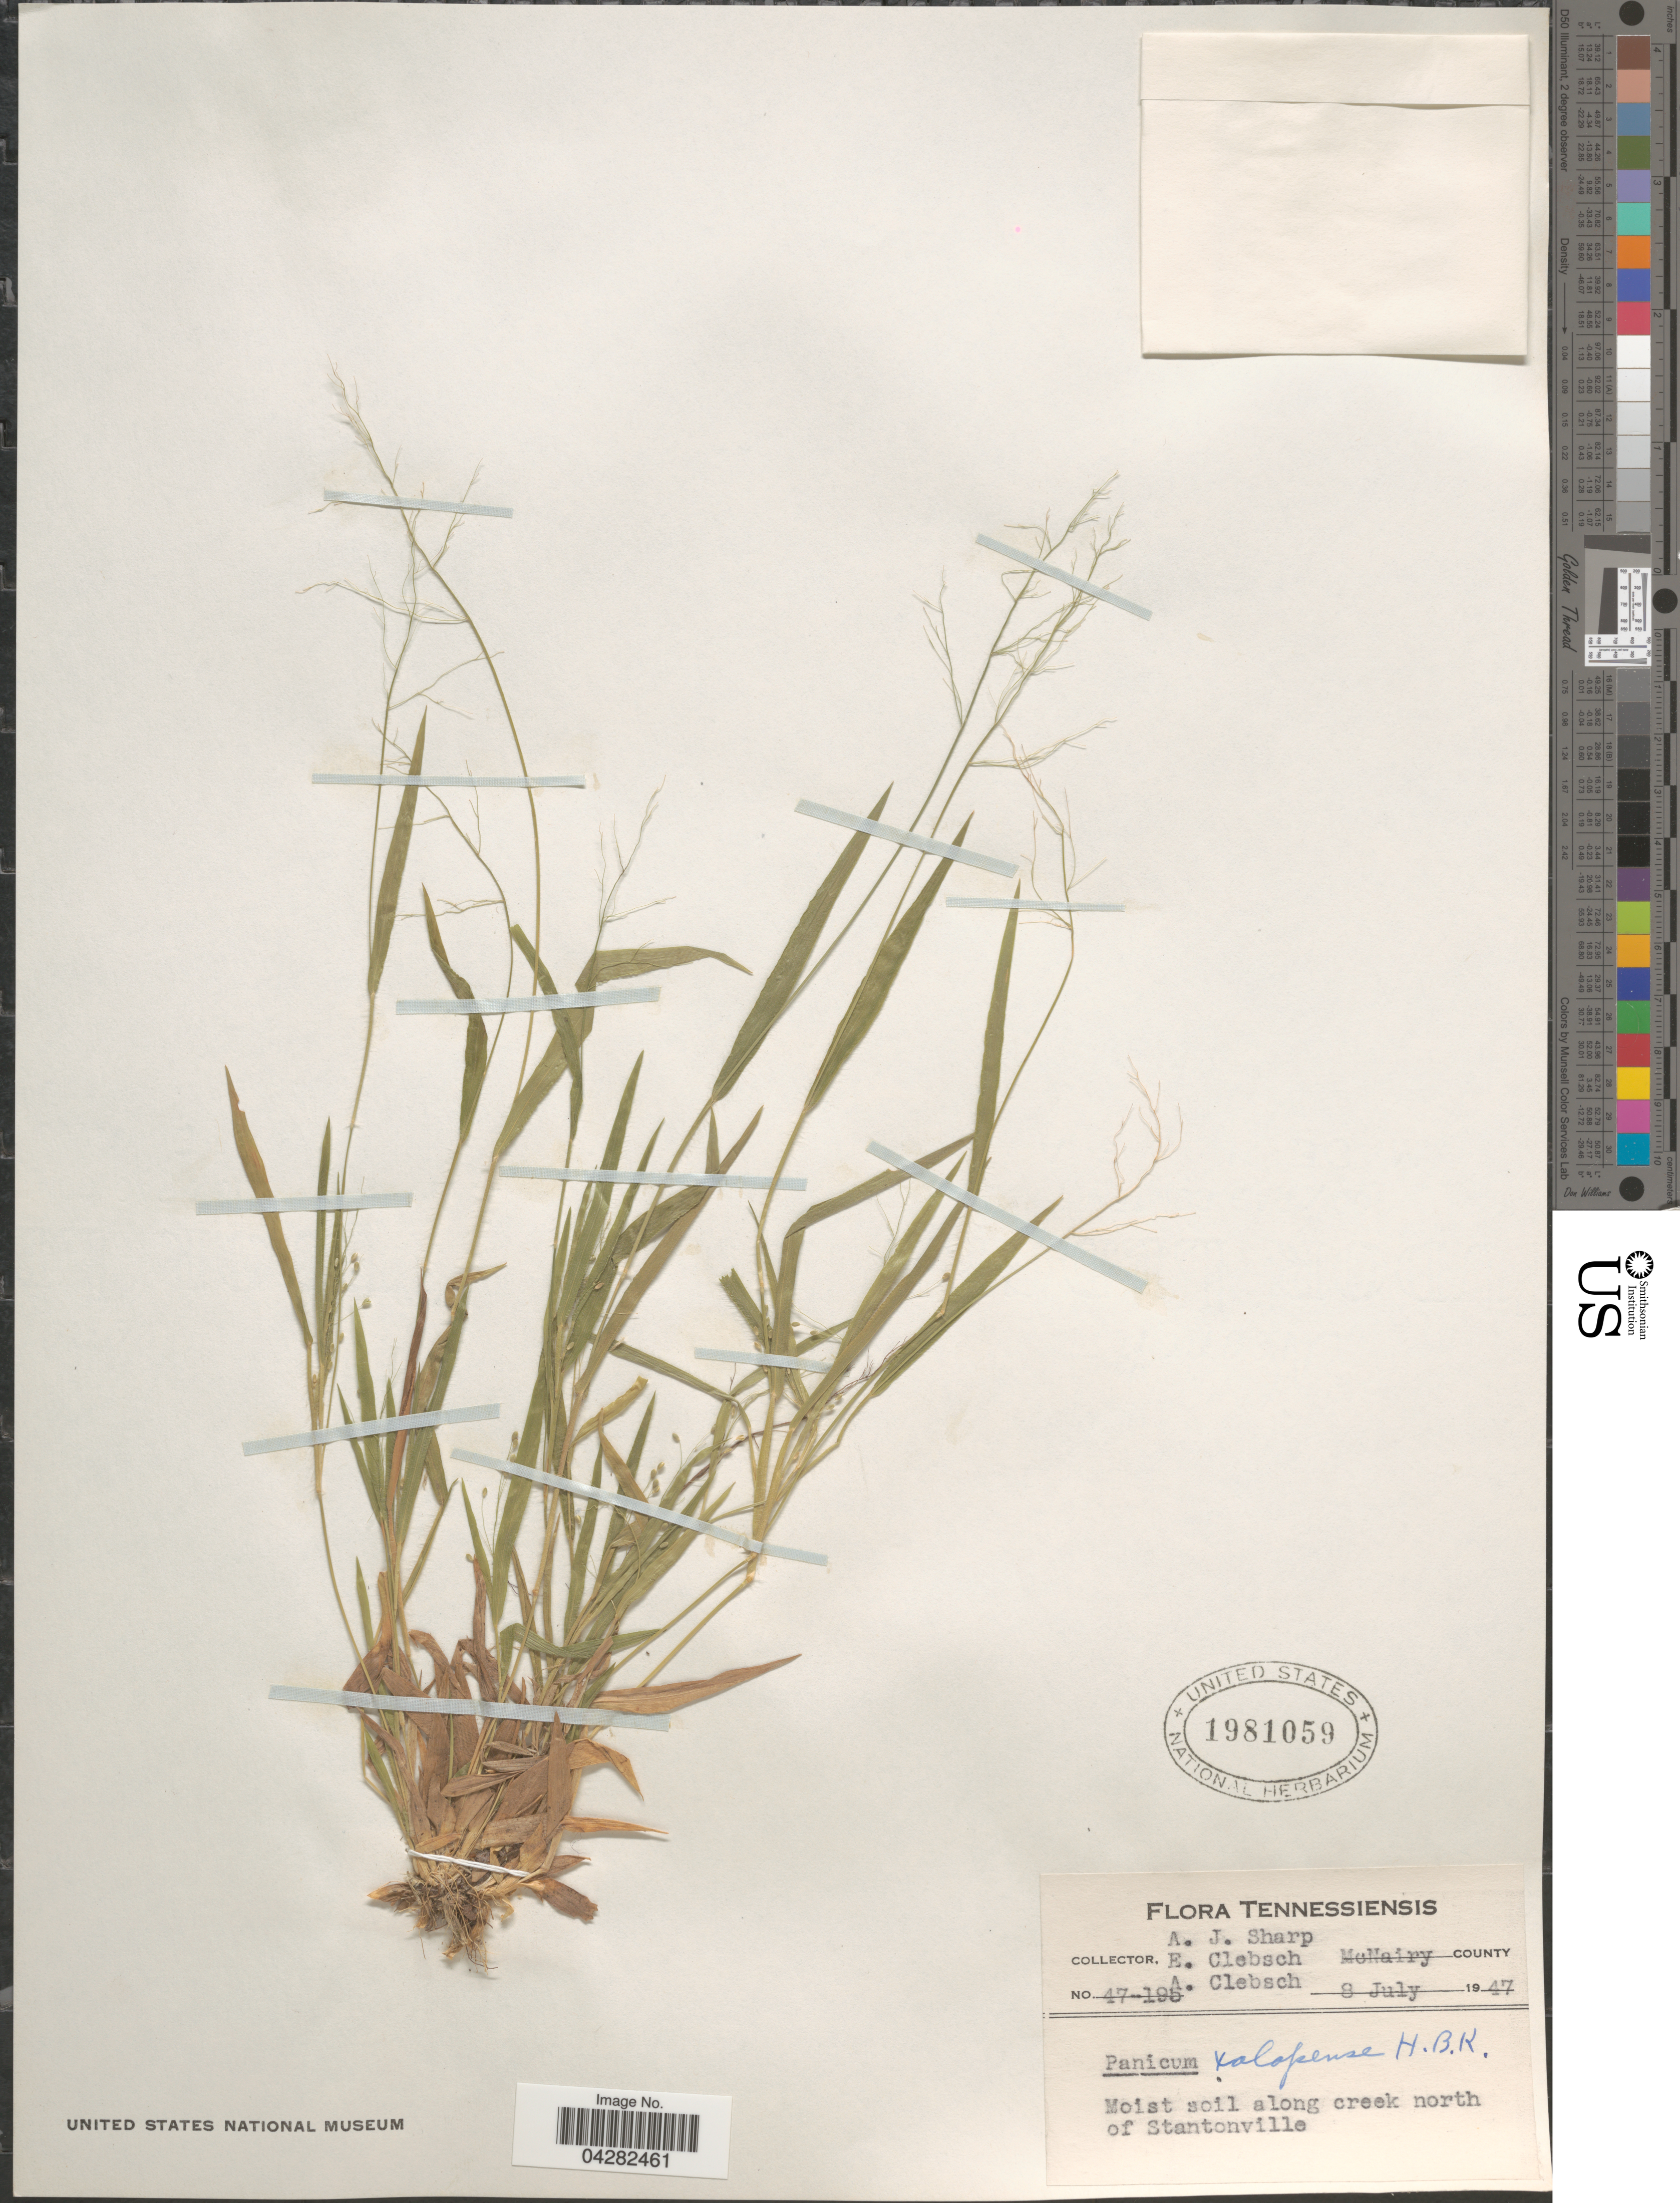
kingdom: Plantae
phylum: Tracheophyta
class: Liliopsida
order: Poales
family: Poaceae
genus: Dichanthelium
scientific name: Dichanthelium laxiflorum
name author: (Lam.) Gould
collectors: A. J. Sharp, E. Clebsch & A. Clebsch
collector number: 47-195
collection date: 1947-07-08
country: United States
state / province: Tennessee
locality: Tennessiensis. McNairy County. Moist soil along creek north of Stantonville.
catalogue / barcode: US 1981059